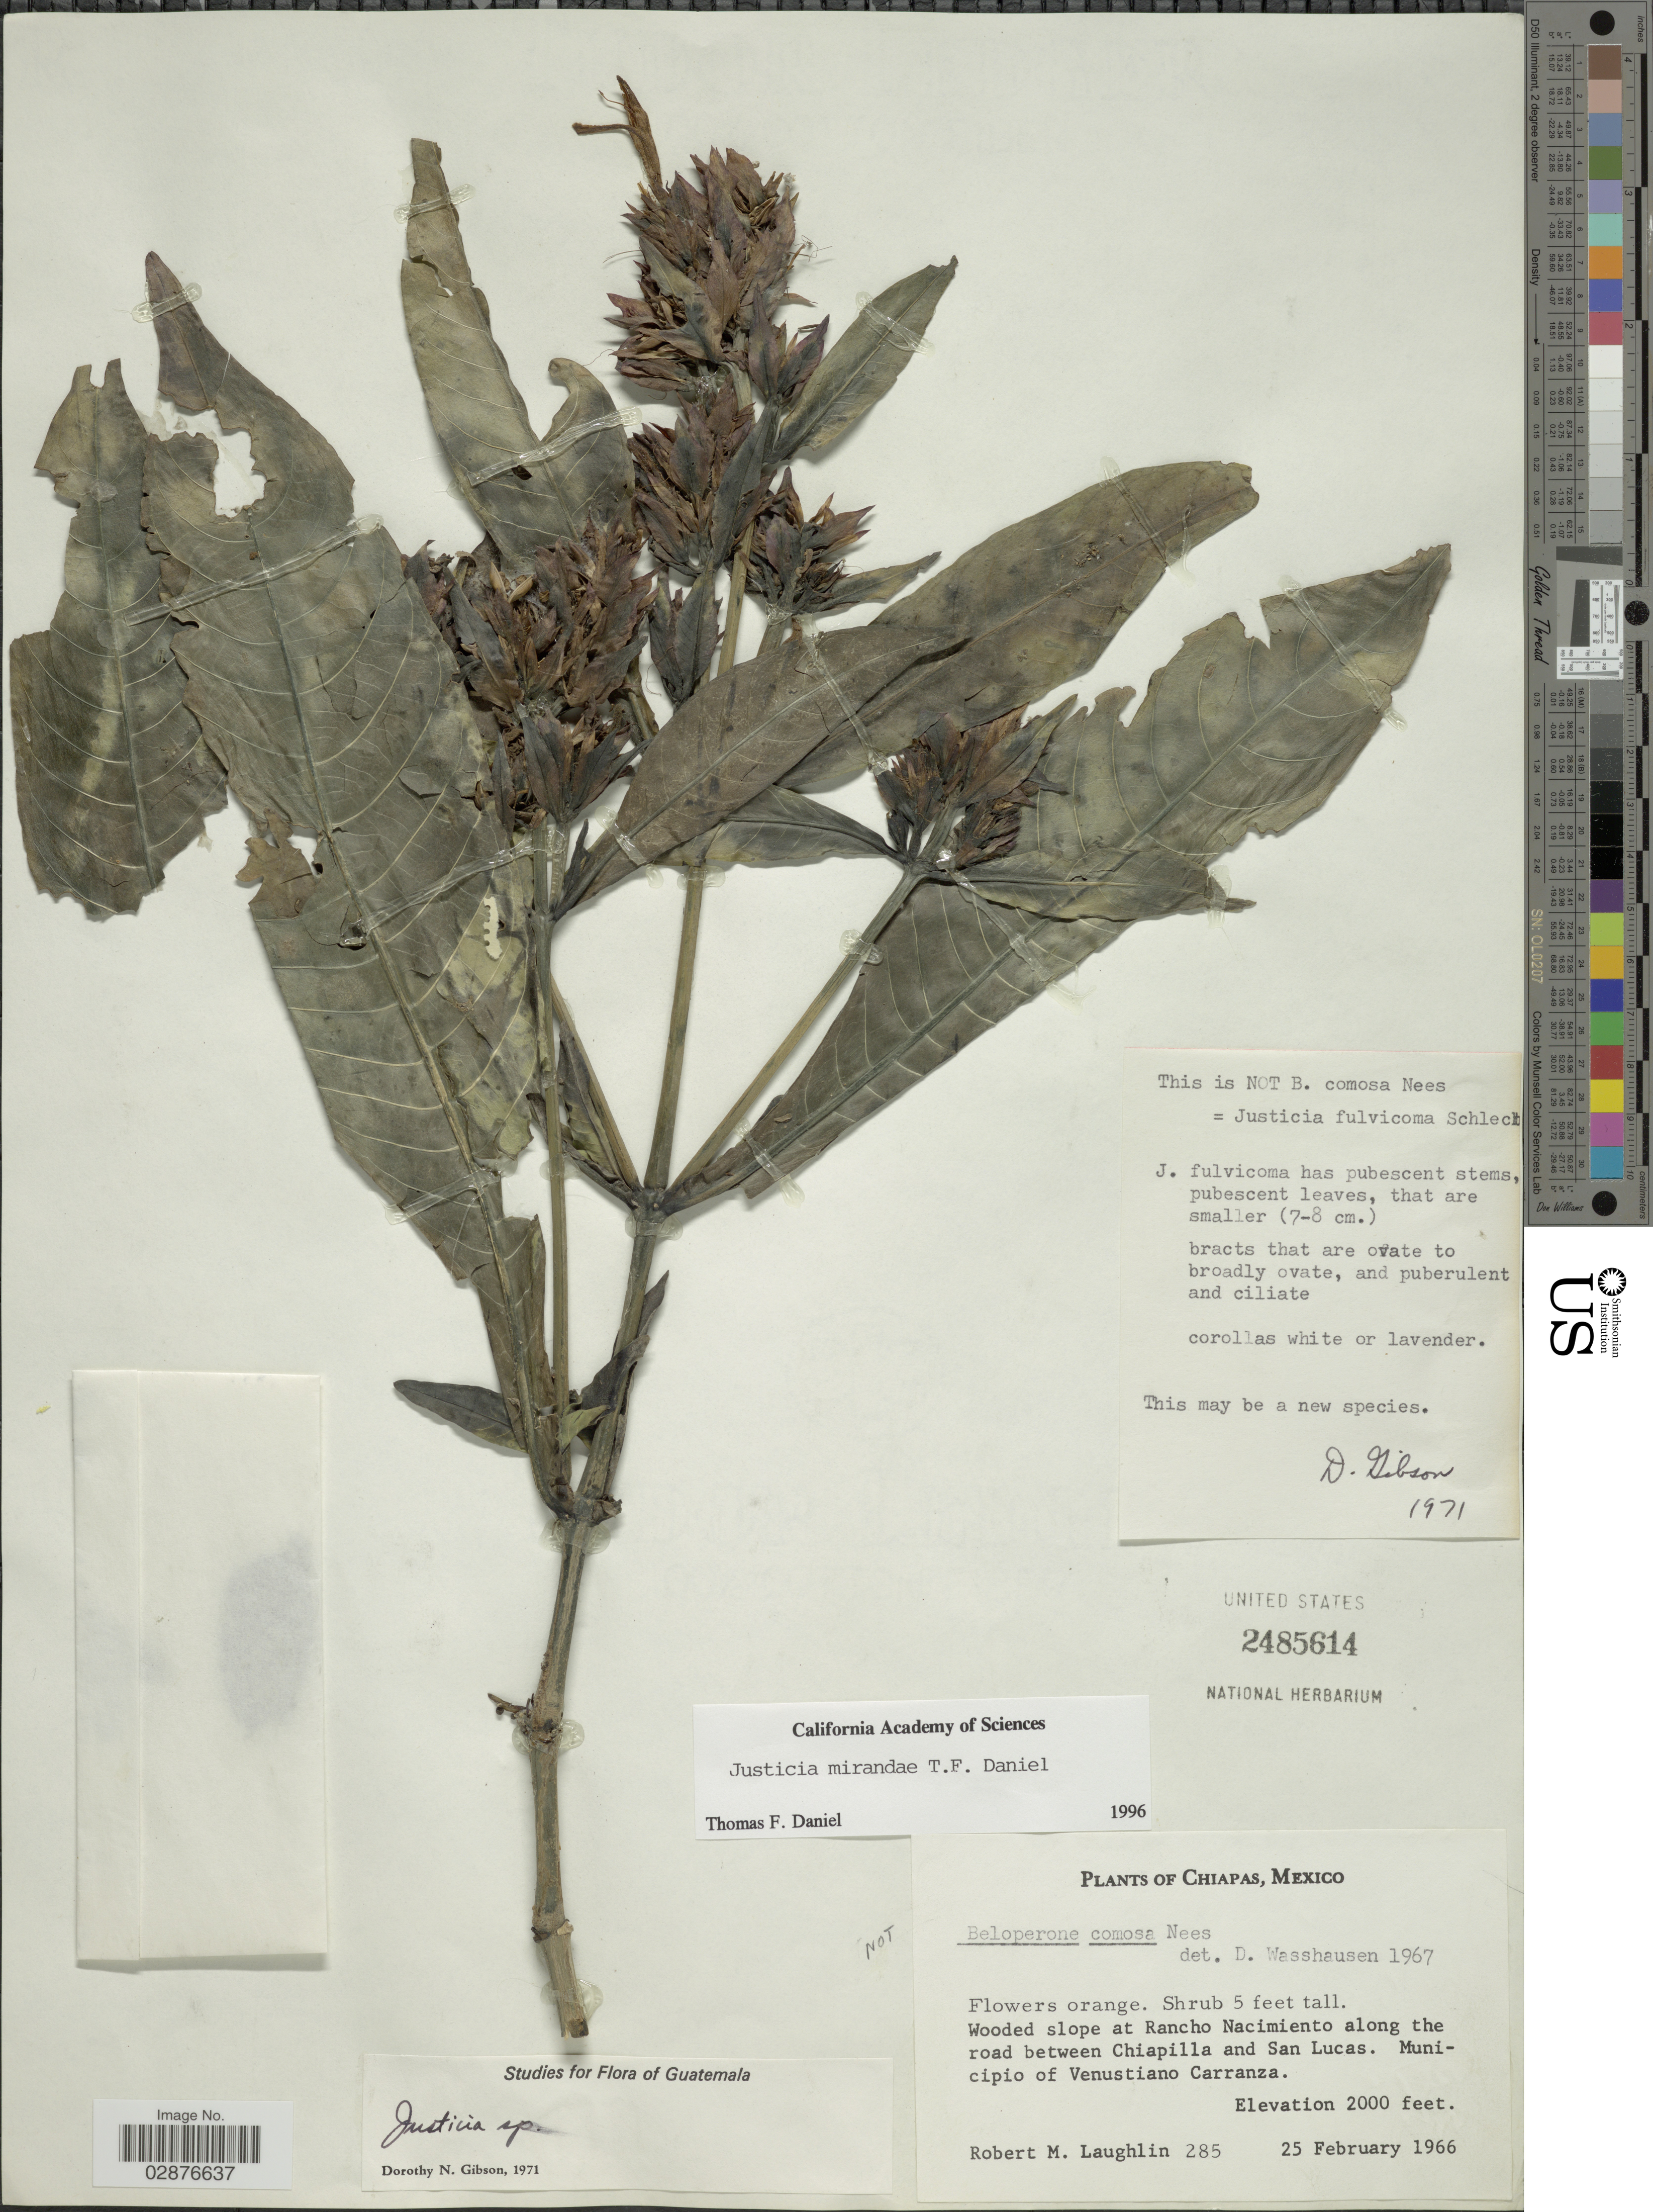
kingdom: Plantae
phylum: Tracheophyta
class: Magnoliopsida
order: Lamiales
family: Acanthaceae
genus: Justicia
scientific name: Justicia mirandae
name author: T.F. Daniel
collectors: R. M. Laughlin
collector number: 285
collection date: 1966-02-25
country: Mexico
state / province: Chiapas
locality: Wooded slope at Rancho Nacimiento along the road between Chiapilla and San Lucas. Municipio of Venustiano Carranza.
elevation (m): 610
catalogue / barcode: US 2485614